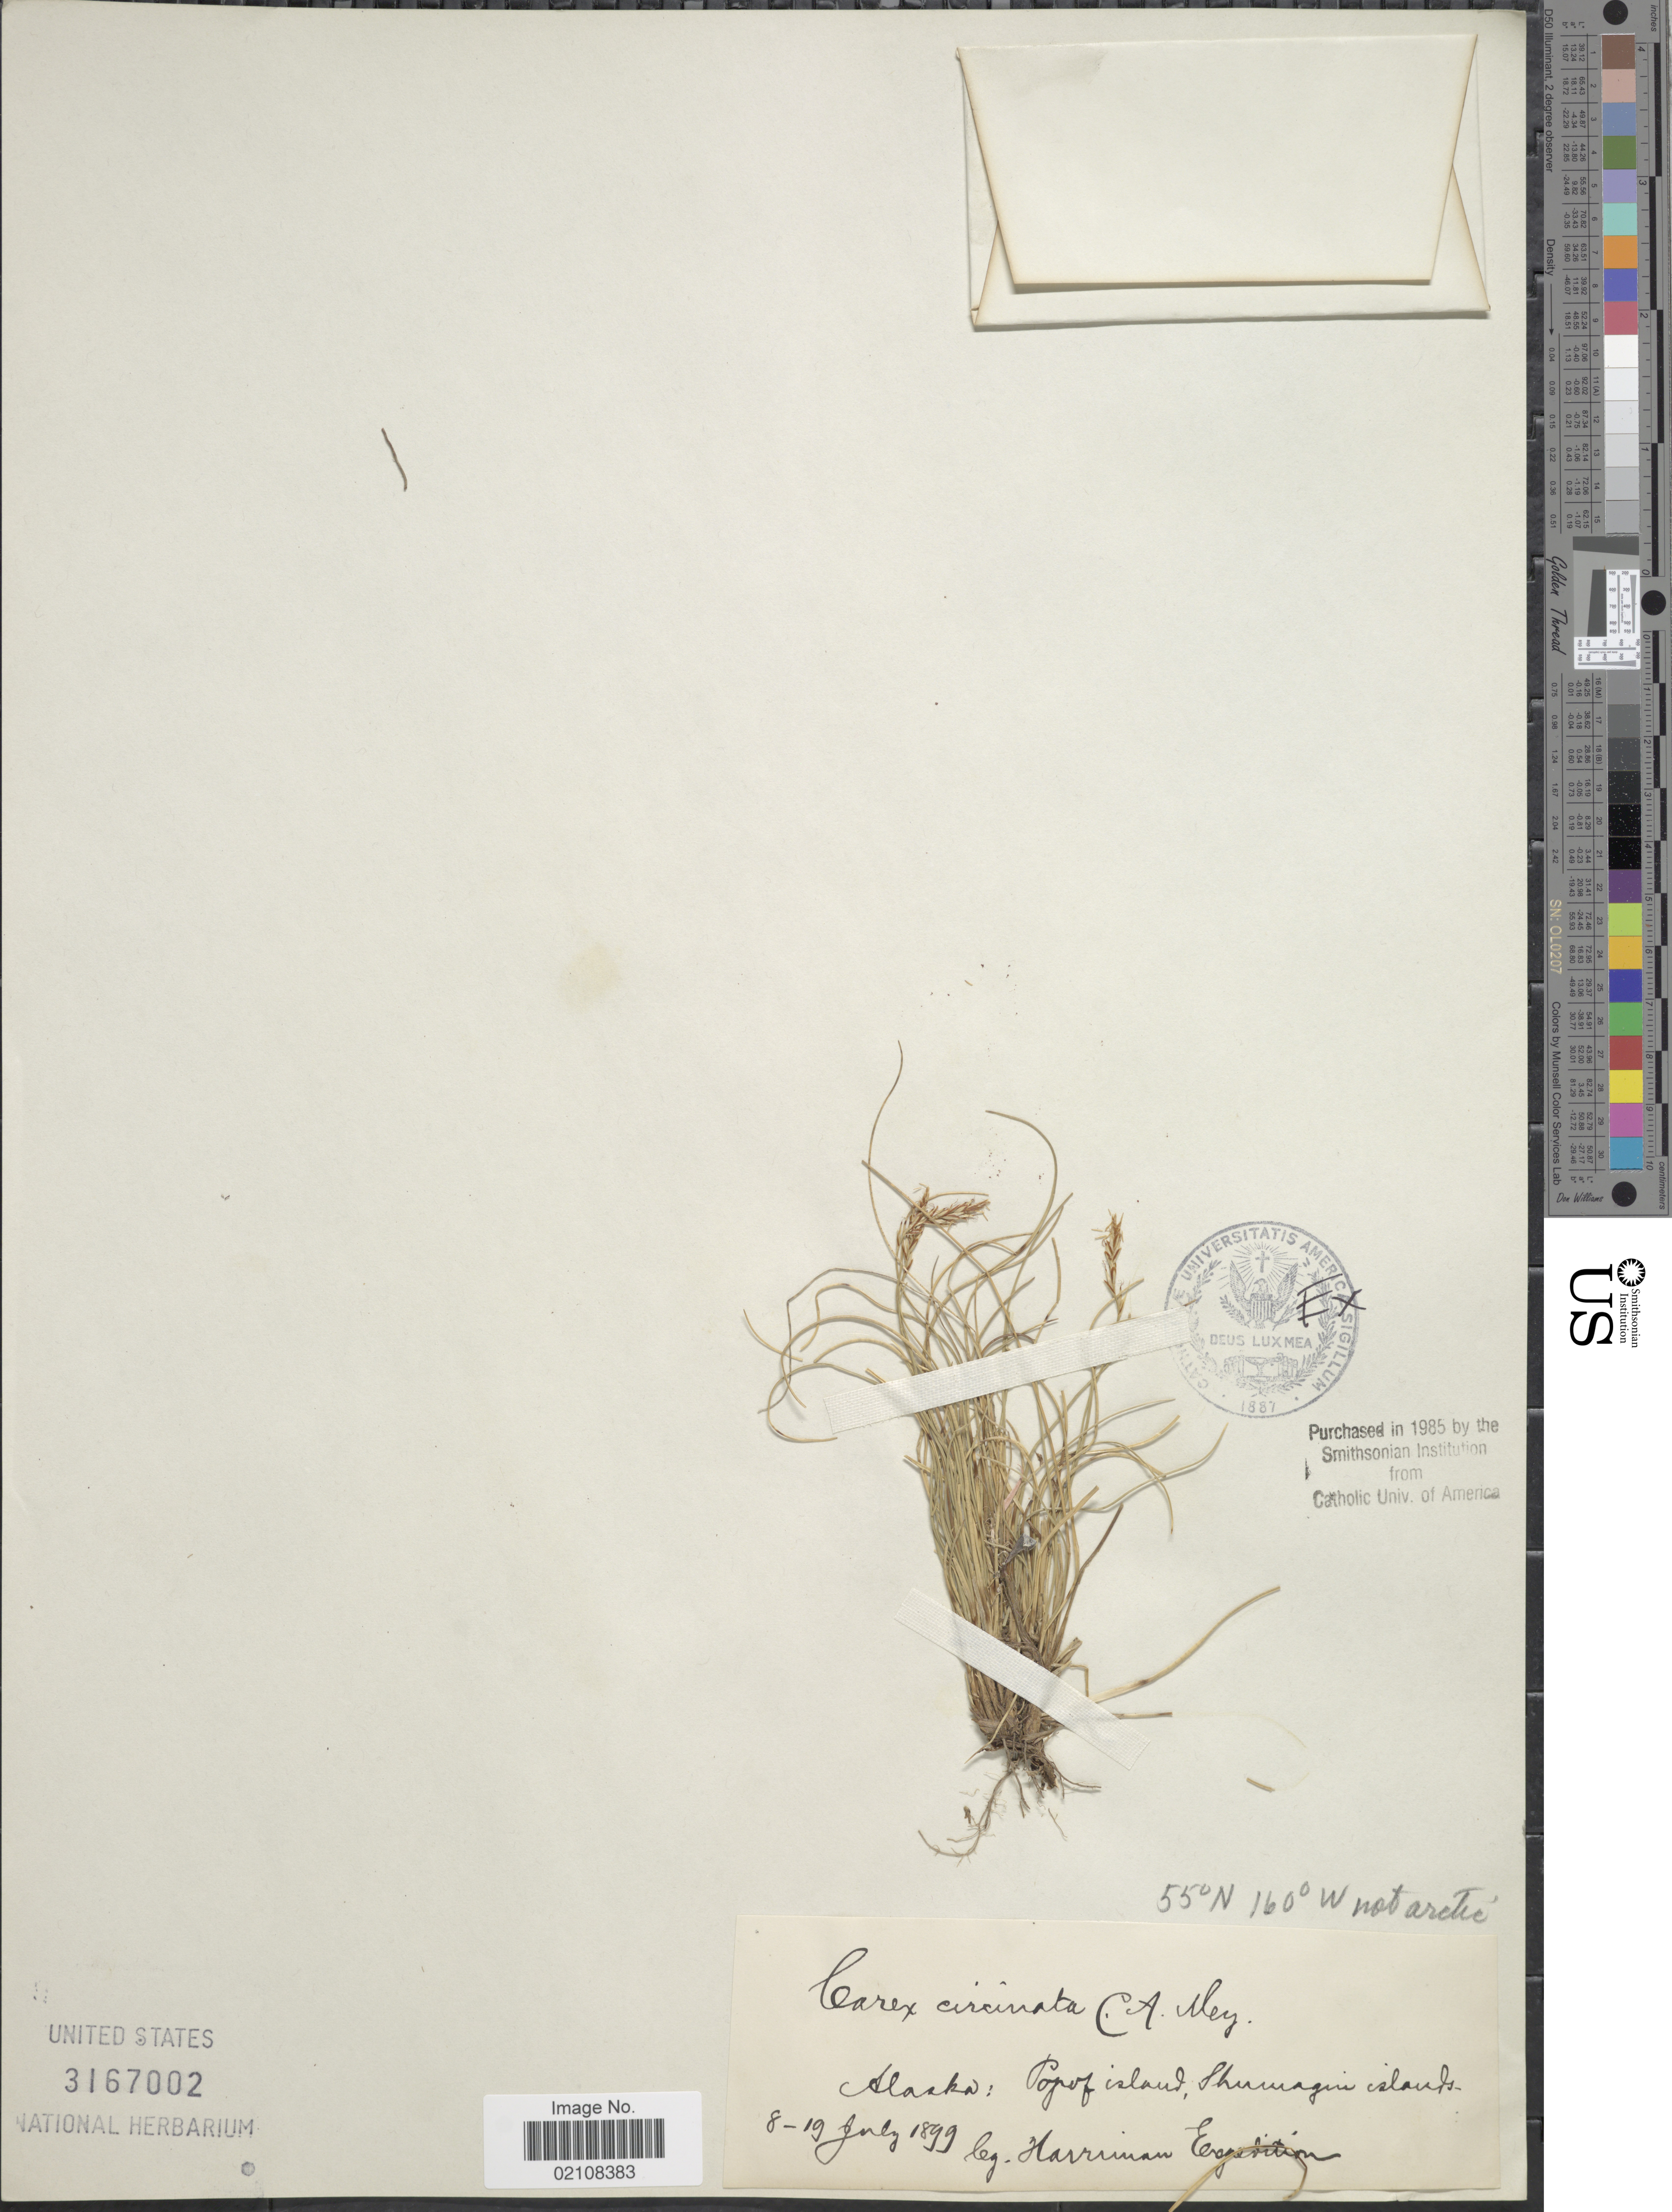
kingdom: Plantae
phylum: Tracheophyta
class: Liliopsida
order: Poales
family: Cyperaceae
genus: Carex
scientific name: Carex circinata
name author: C.A. Mey.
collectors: Harriman Expedition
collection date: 1899-07-08/1899-07-19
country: United States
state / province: Alaska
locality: Alaska: Popof island, Shumagiri Islands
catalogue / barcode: US 3167002